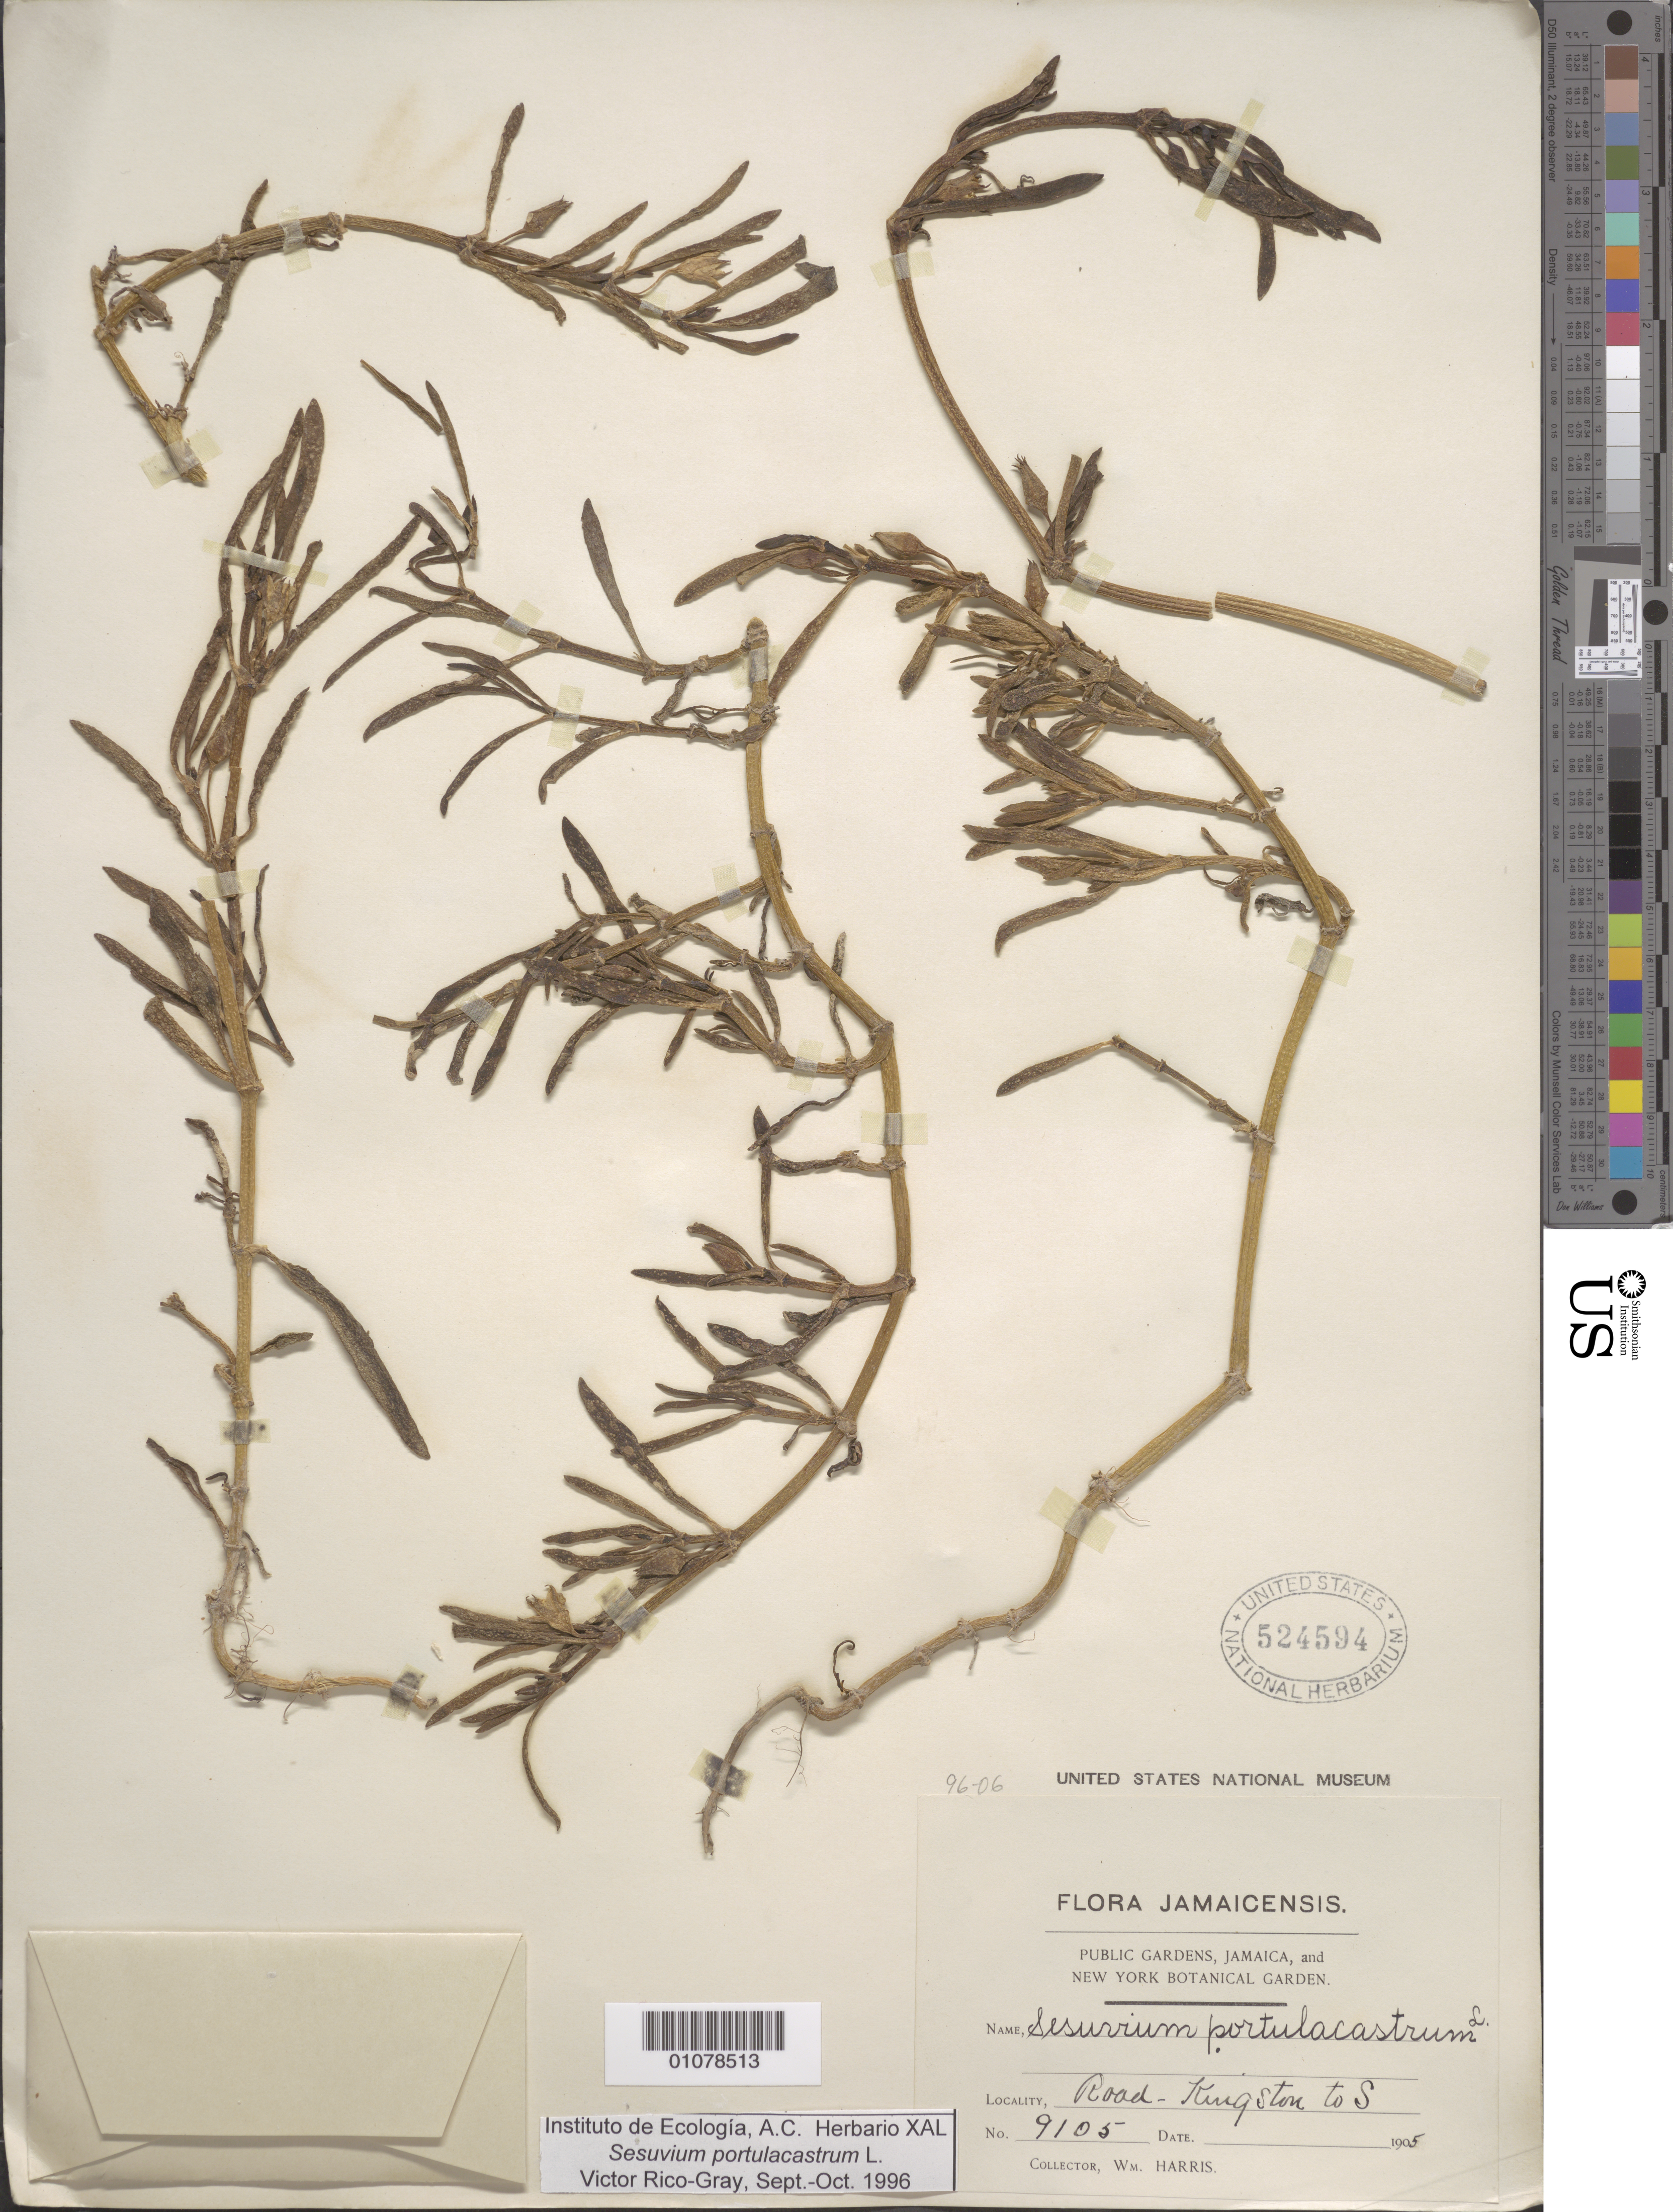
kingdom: Plantae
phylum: Tracheophyta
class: Magnoliopsida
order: Caryophyllales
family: Aizoaceae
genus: Sesuvium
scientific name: Sesuvium portulacastrum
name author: (L.) L.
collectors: W. Harris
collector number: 9105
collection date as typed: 1905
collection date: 1905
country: Jamaica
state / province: Kingston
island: Jamaica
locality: Road, Kingston to S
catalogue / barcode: US 524594